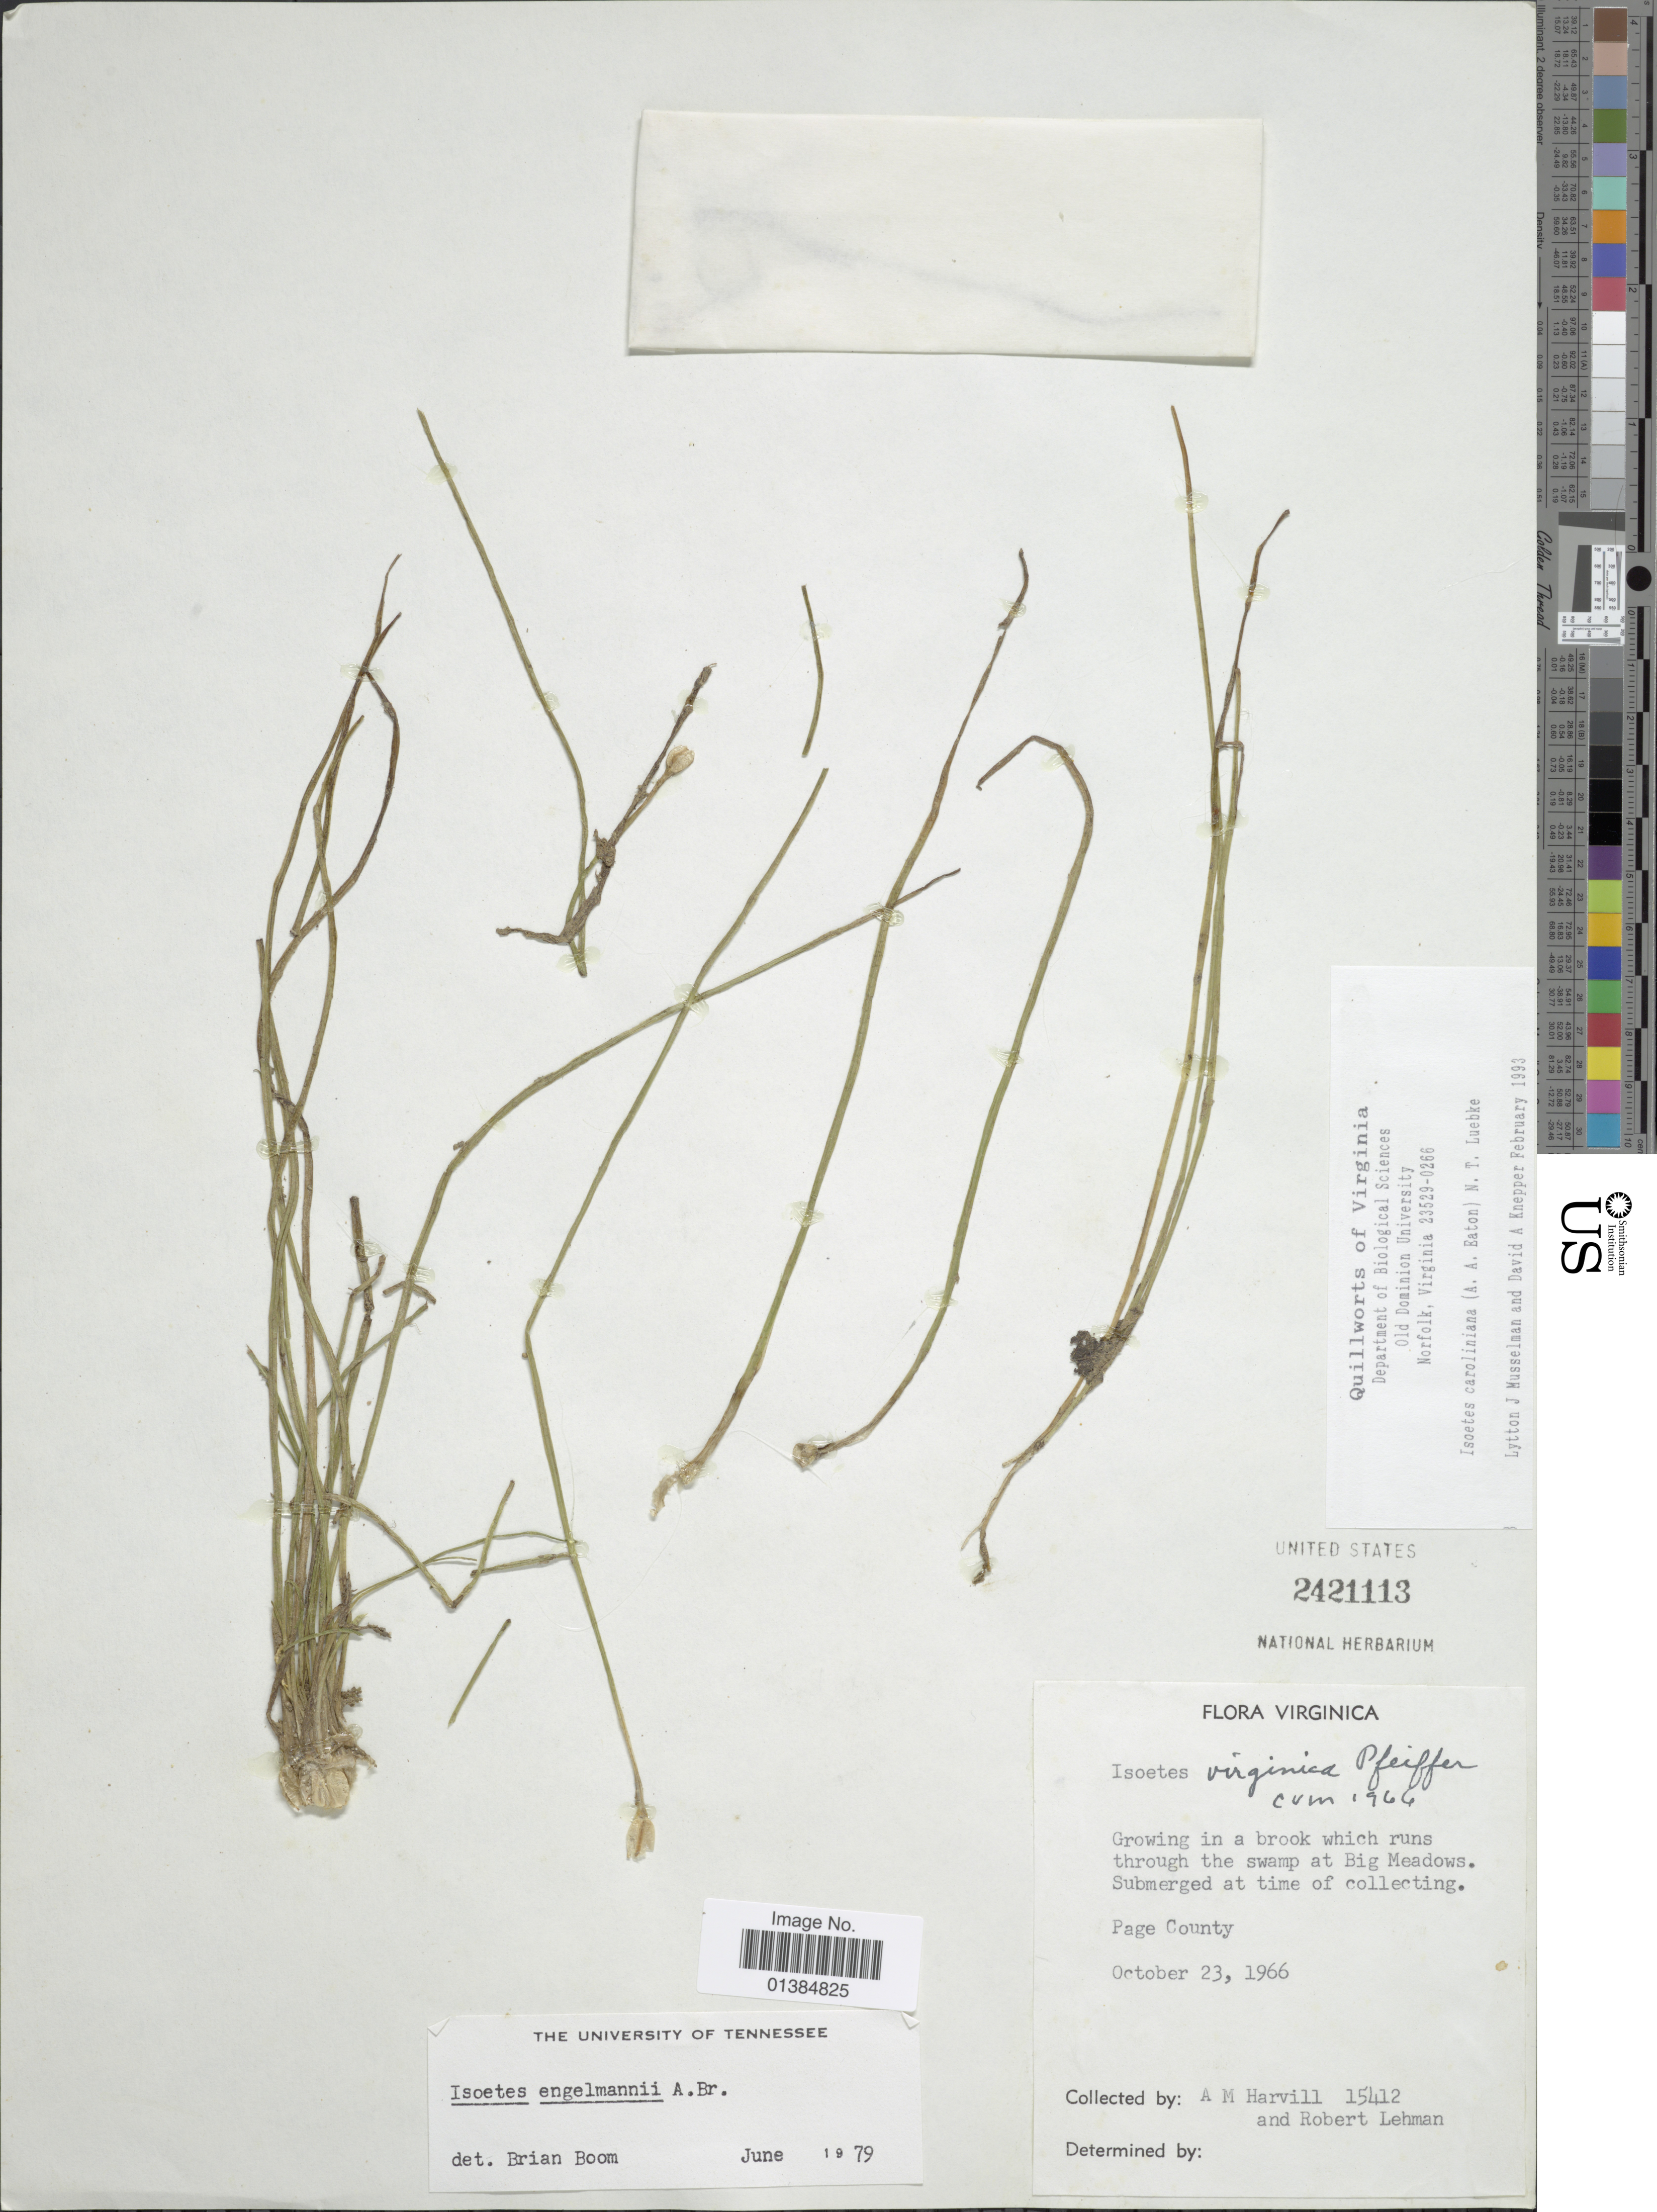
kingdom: Plantae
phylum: Tracheophyta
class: Lycopodiopsida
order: Isoetales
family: Isoetaceae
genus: Isoetes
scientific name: Isoetes valida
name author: (Engelm.) Clute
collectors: A. Harvill & R. Lehman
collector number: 15412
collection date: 1966-10-23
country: United States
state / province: Virginia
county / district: Page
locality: Growing in a brook which runs through the swamp at Big Meadows. Page County.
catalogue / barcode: US 2421113